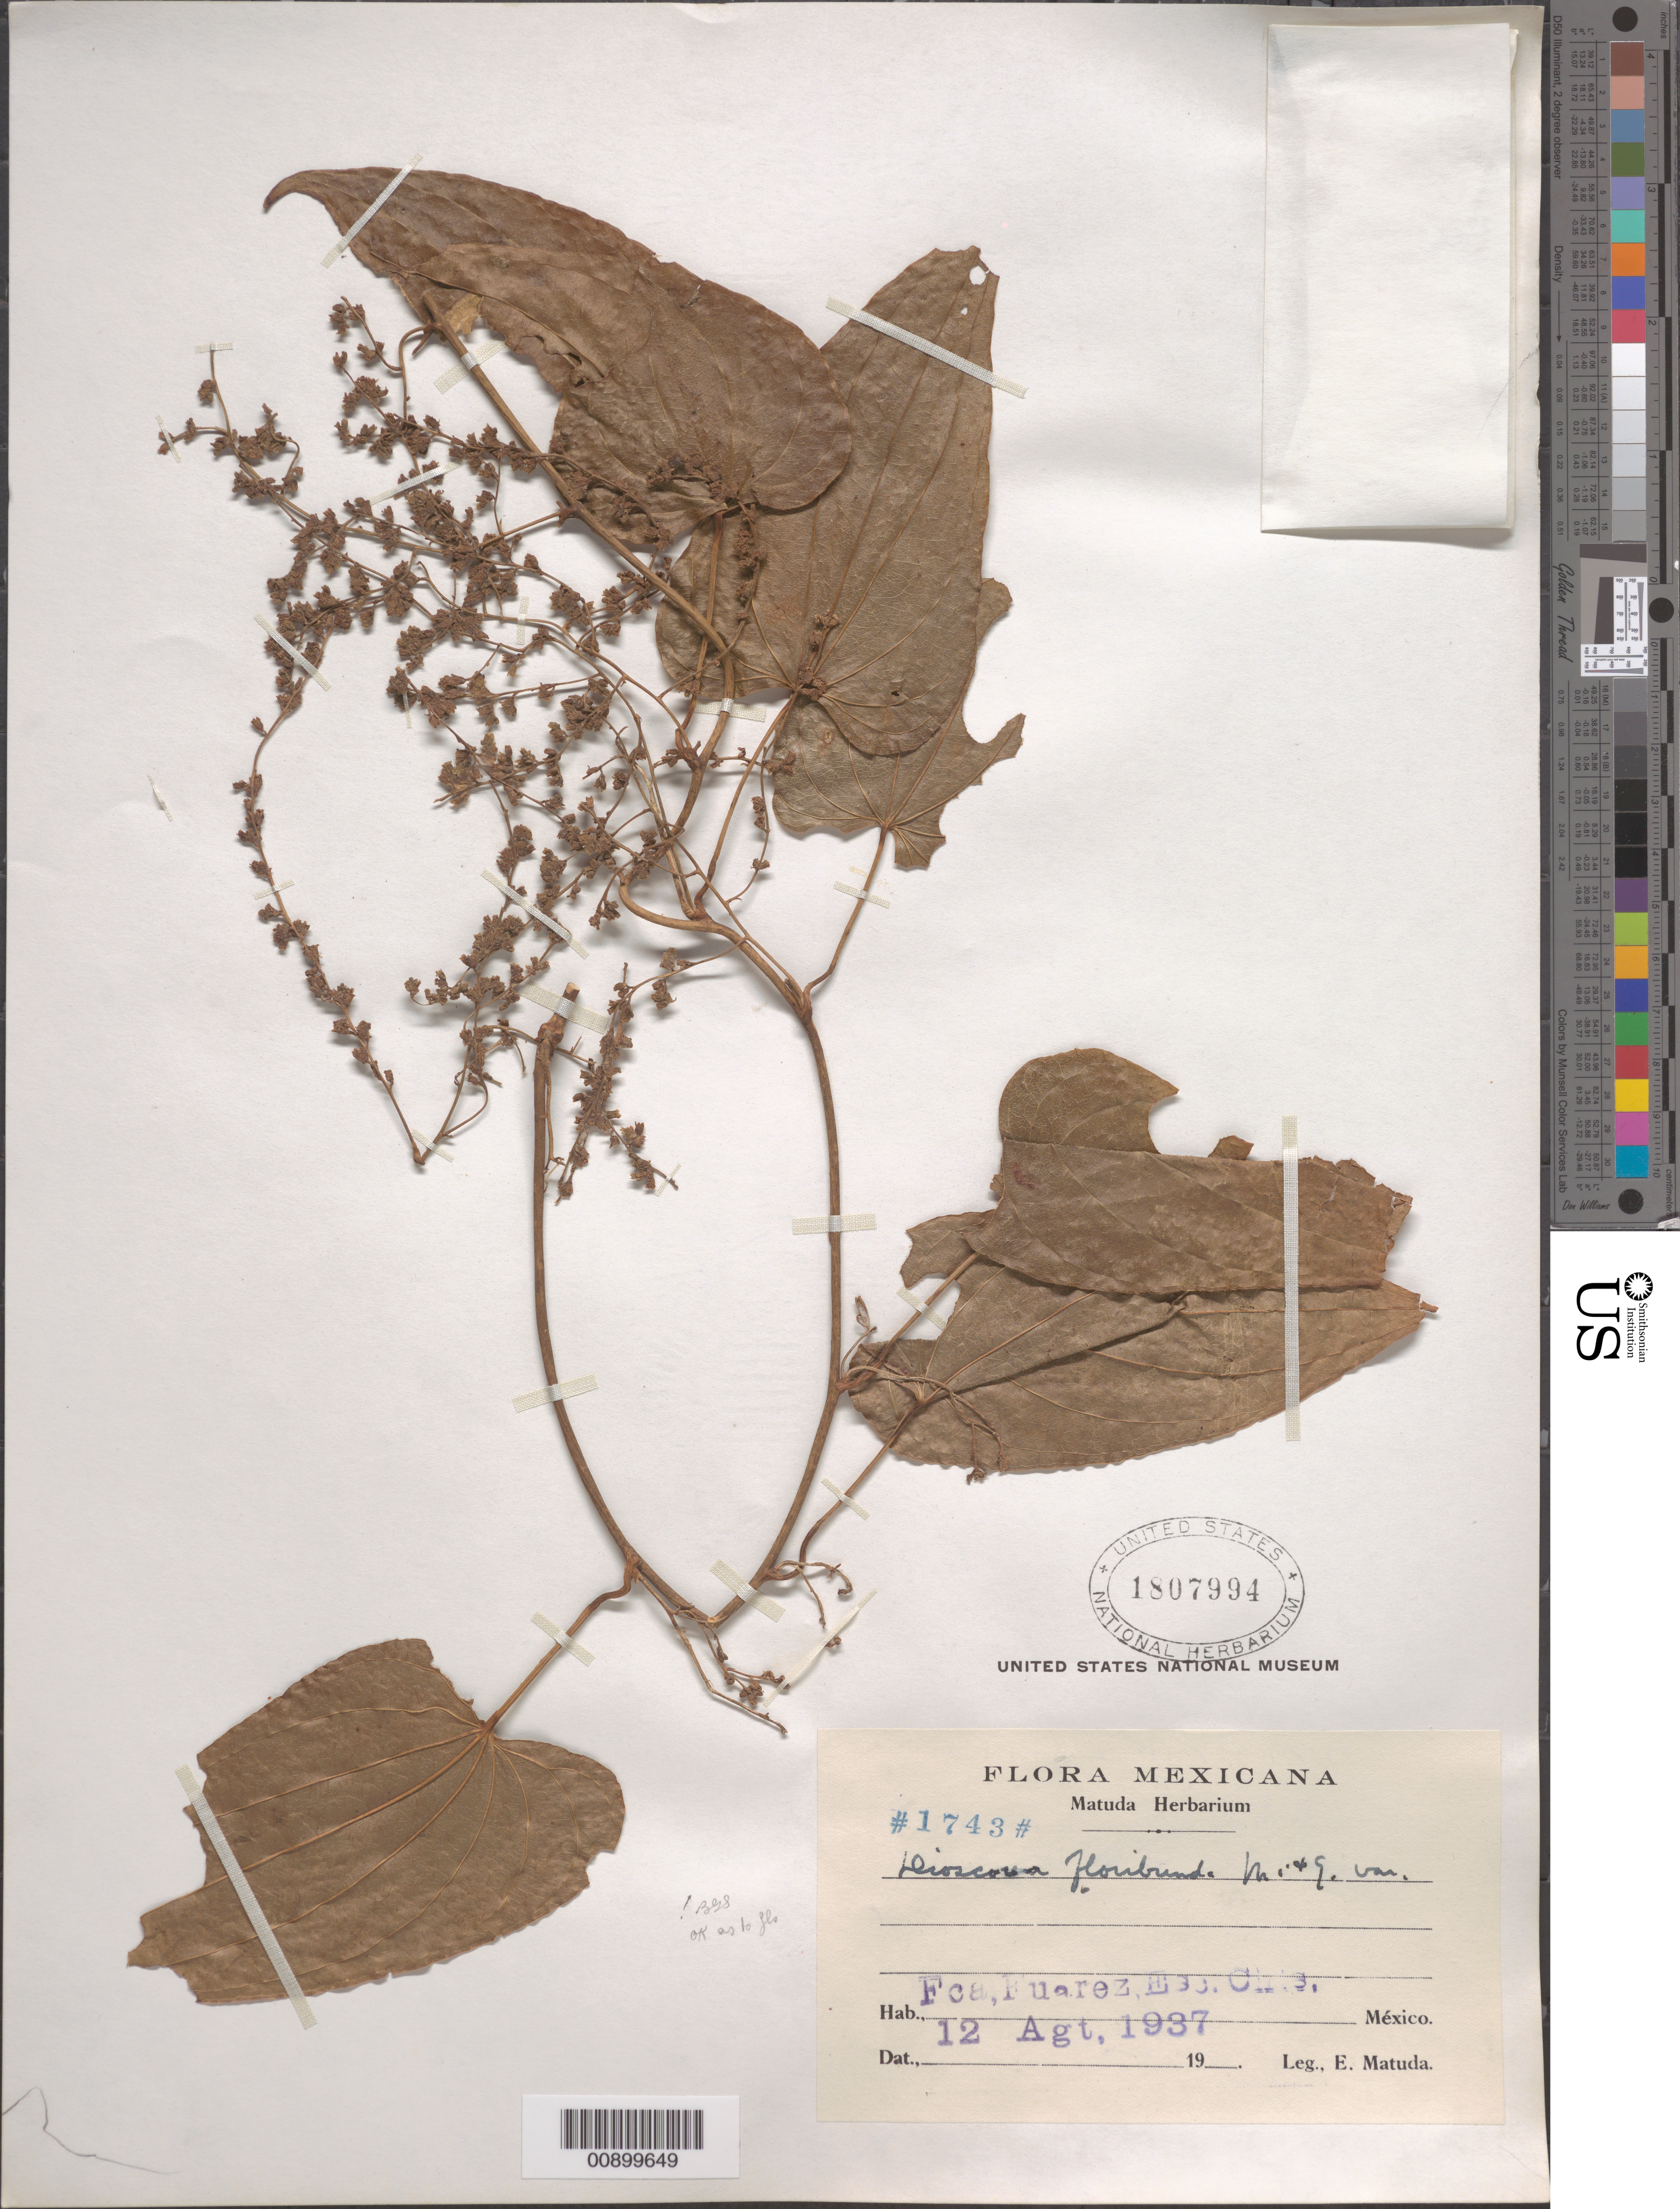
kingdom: Plantae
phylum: Tracheophyta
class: Liliopsida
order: Dioscoreales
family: Dioscoreaceae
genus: Dioscorea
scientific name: Dioscorea floribunda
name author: M. Martens & Galeotti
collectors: E. Matuda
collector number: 1743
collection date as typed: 12 Aug 1937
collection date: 1937-08-12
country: Mexico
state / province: Chiapas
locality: Fca, Fuarez, Esc. Chis.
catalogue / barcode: US 1807994